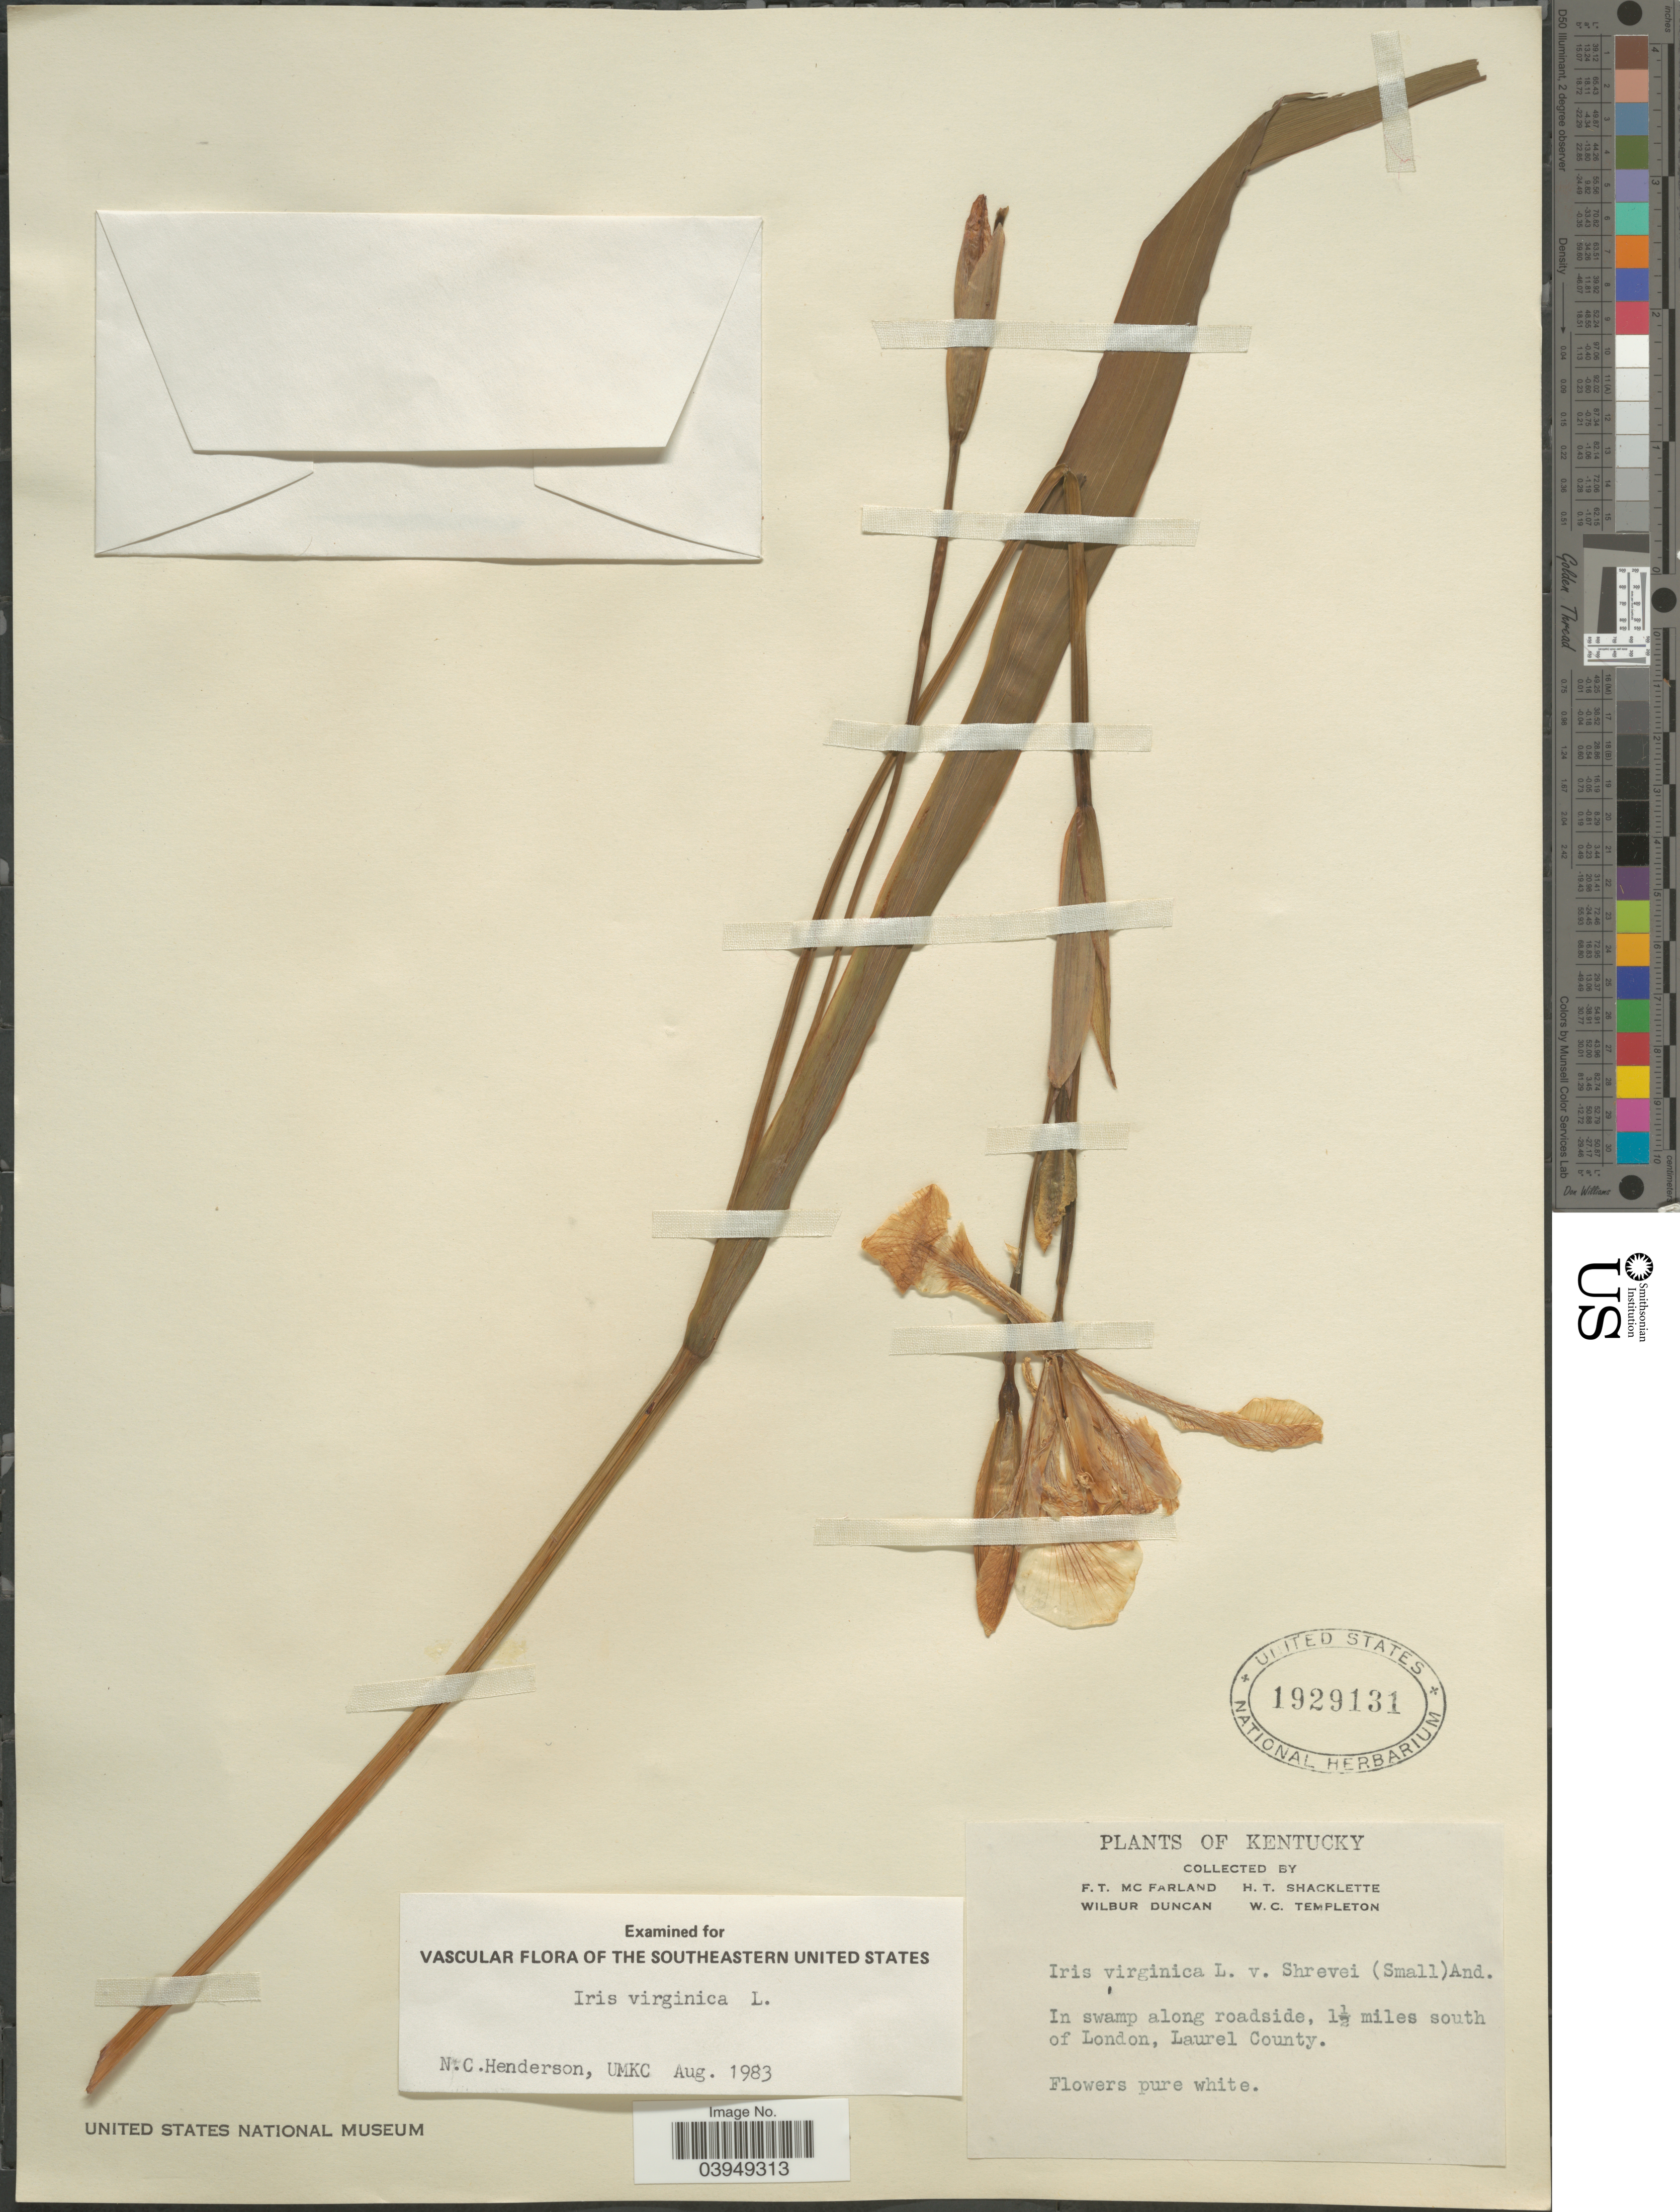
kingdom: Plantae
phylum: Tracheophyta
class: Liliopsida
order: Asparagales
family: Iridaceae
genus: Iris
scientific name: Iris virginica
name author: L.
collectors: F. McFarland, W. H. Duncan, H. Shacklette & W. Templeton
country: United States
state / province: Kentucky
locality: In swamp along roadside, 1½ miles south of London, Laurel County.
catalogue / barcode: US 1929131